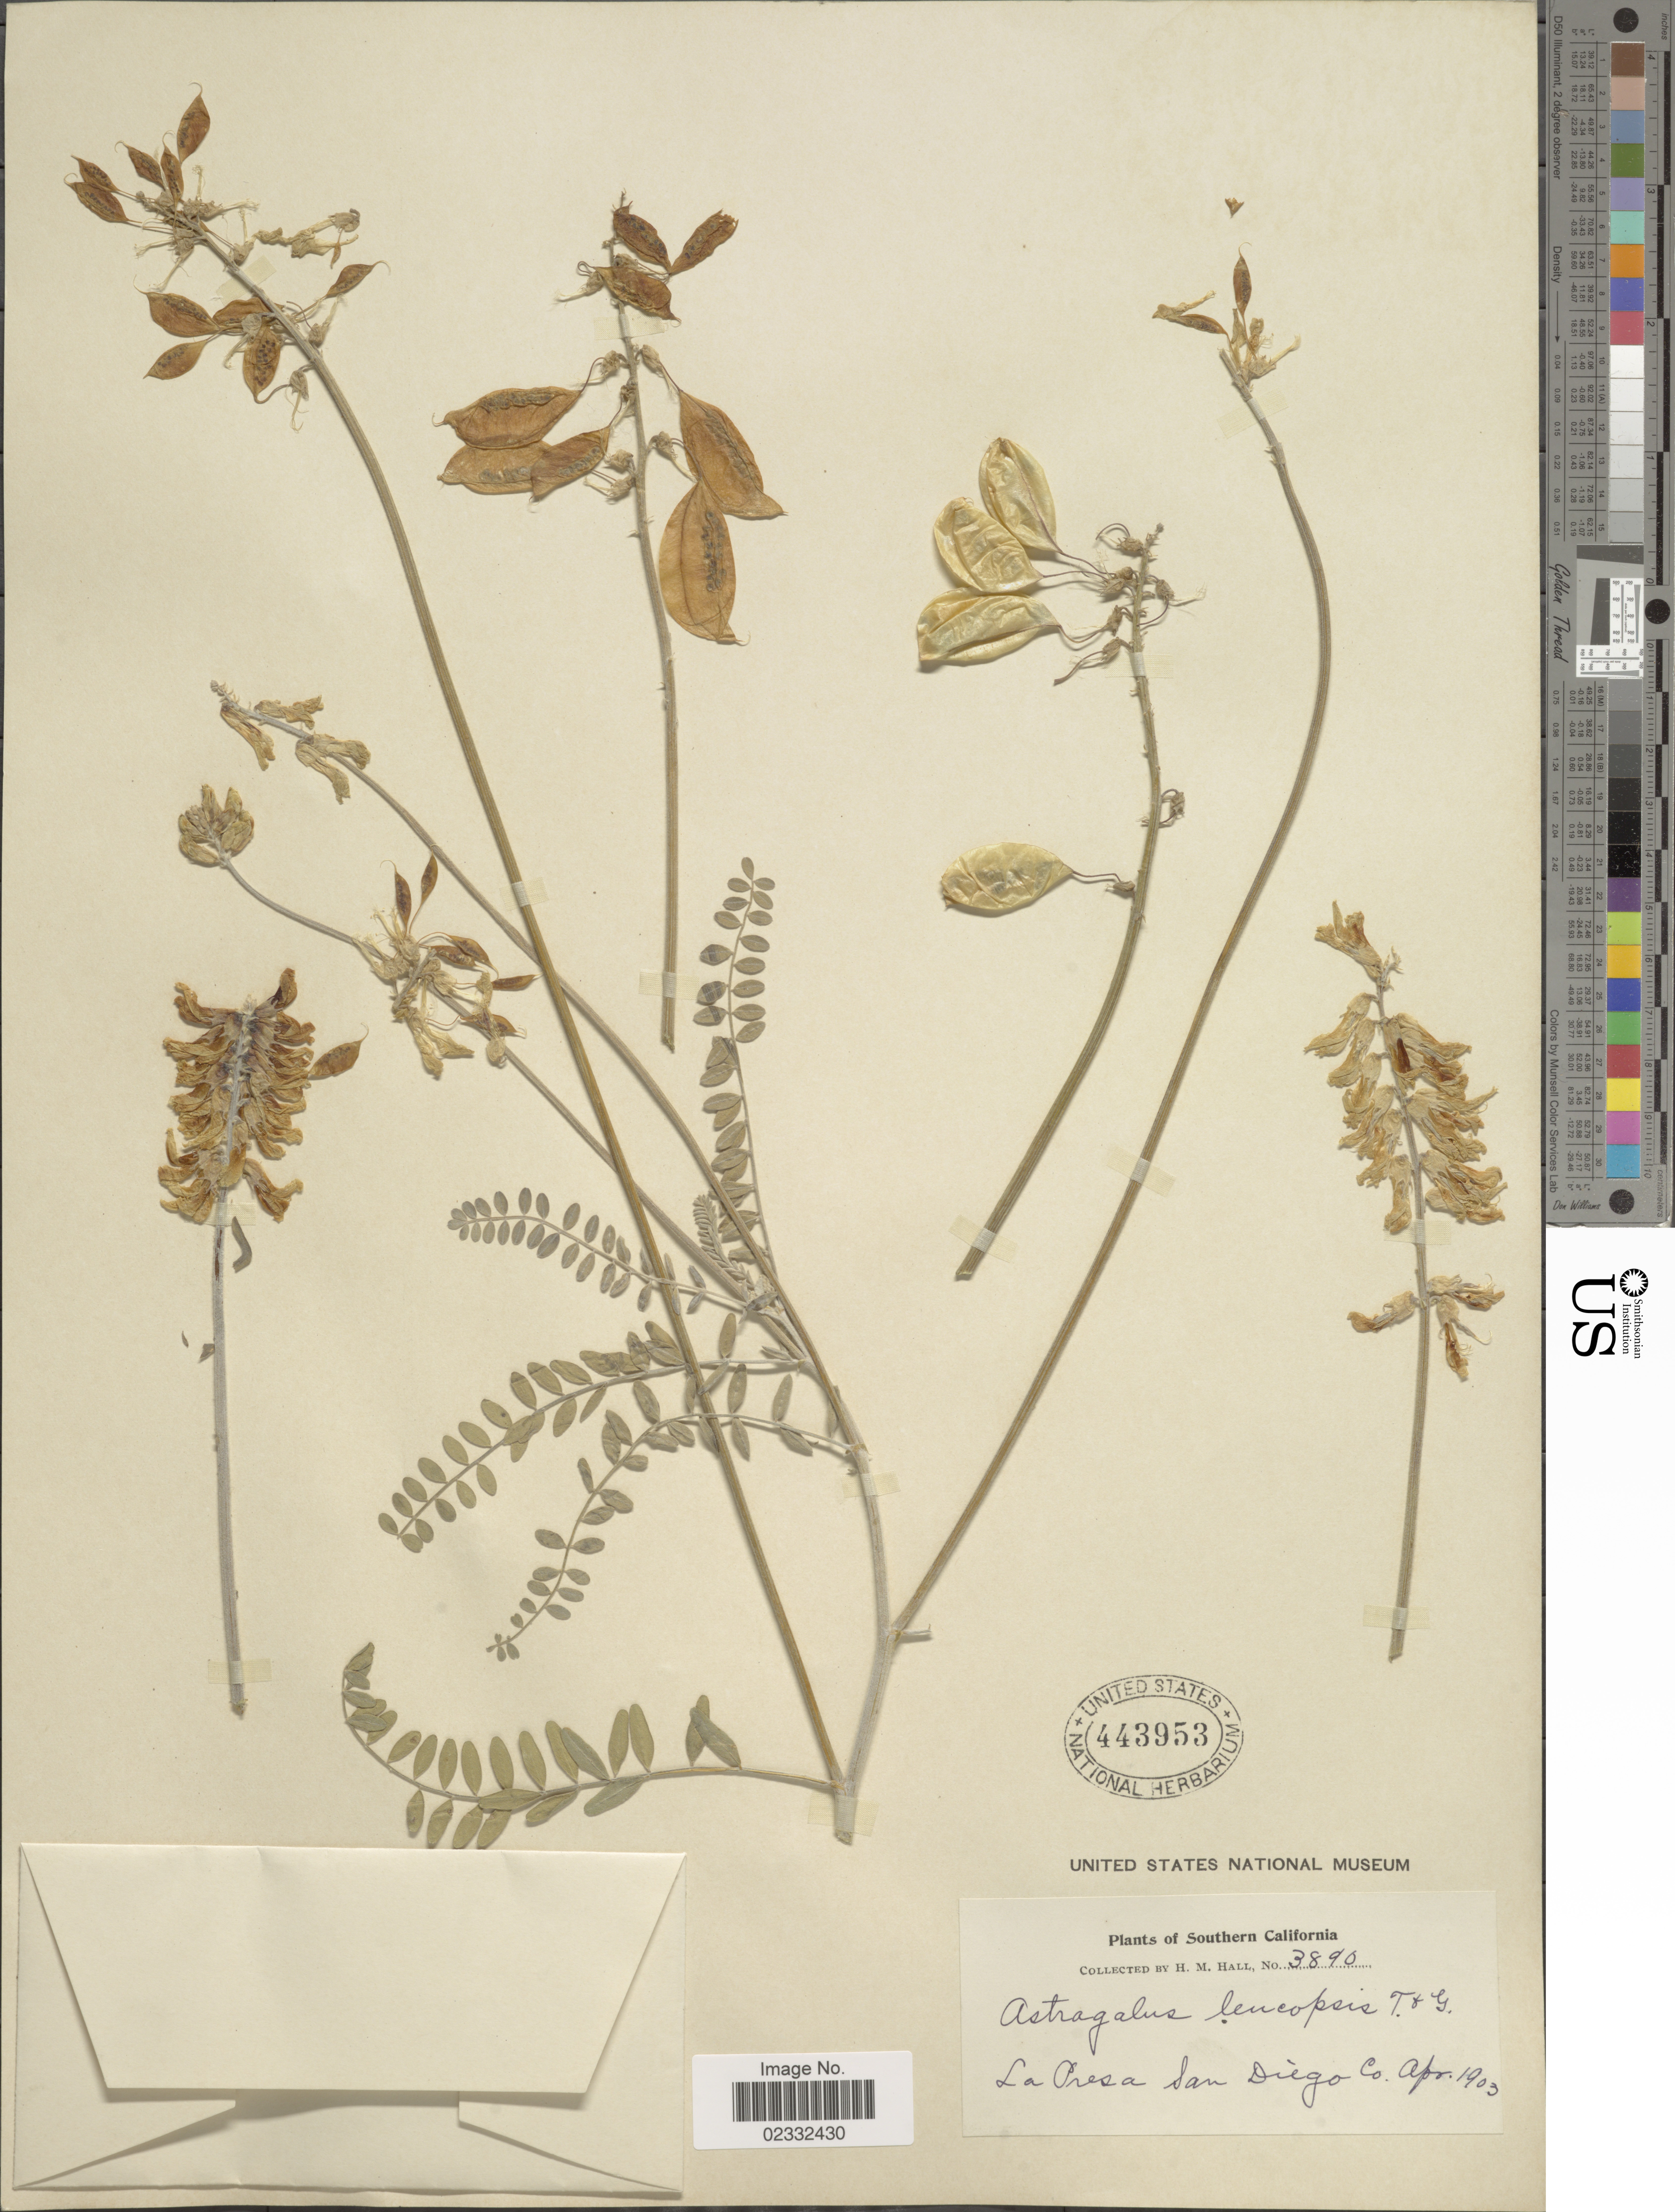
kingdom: Plantae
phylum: Tracheophyta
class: Magnoliopsida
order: Fabales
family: Fabaceae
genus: Astragalus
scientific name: Astragalus leucopsis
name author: (Torr.) Torr.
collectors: H. M. Hall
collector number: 3890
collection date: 1903-04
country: United States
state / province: California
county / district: San Diego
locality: Southern California. La Presa San Diego Co.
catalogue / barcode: US 443953